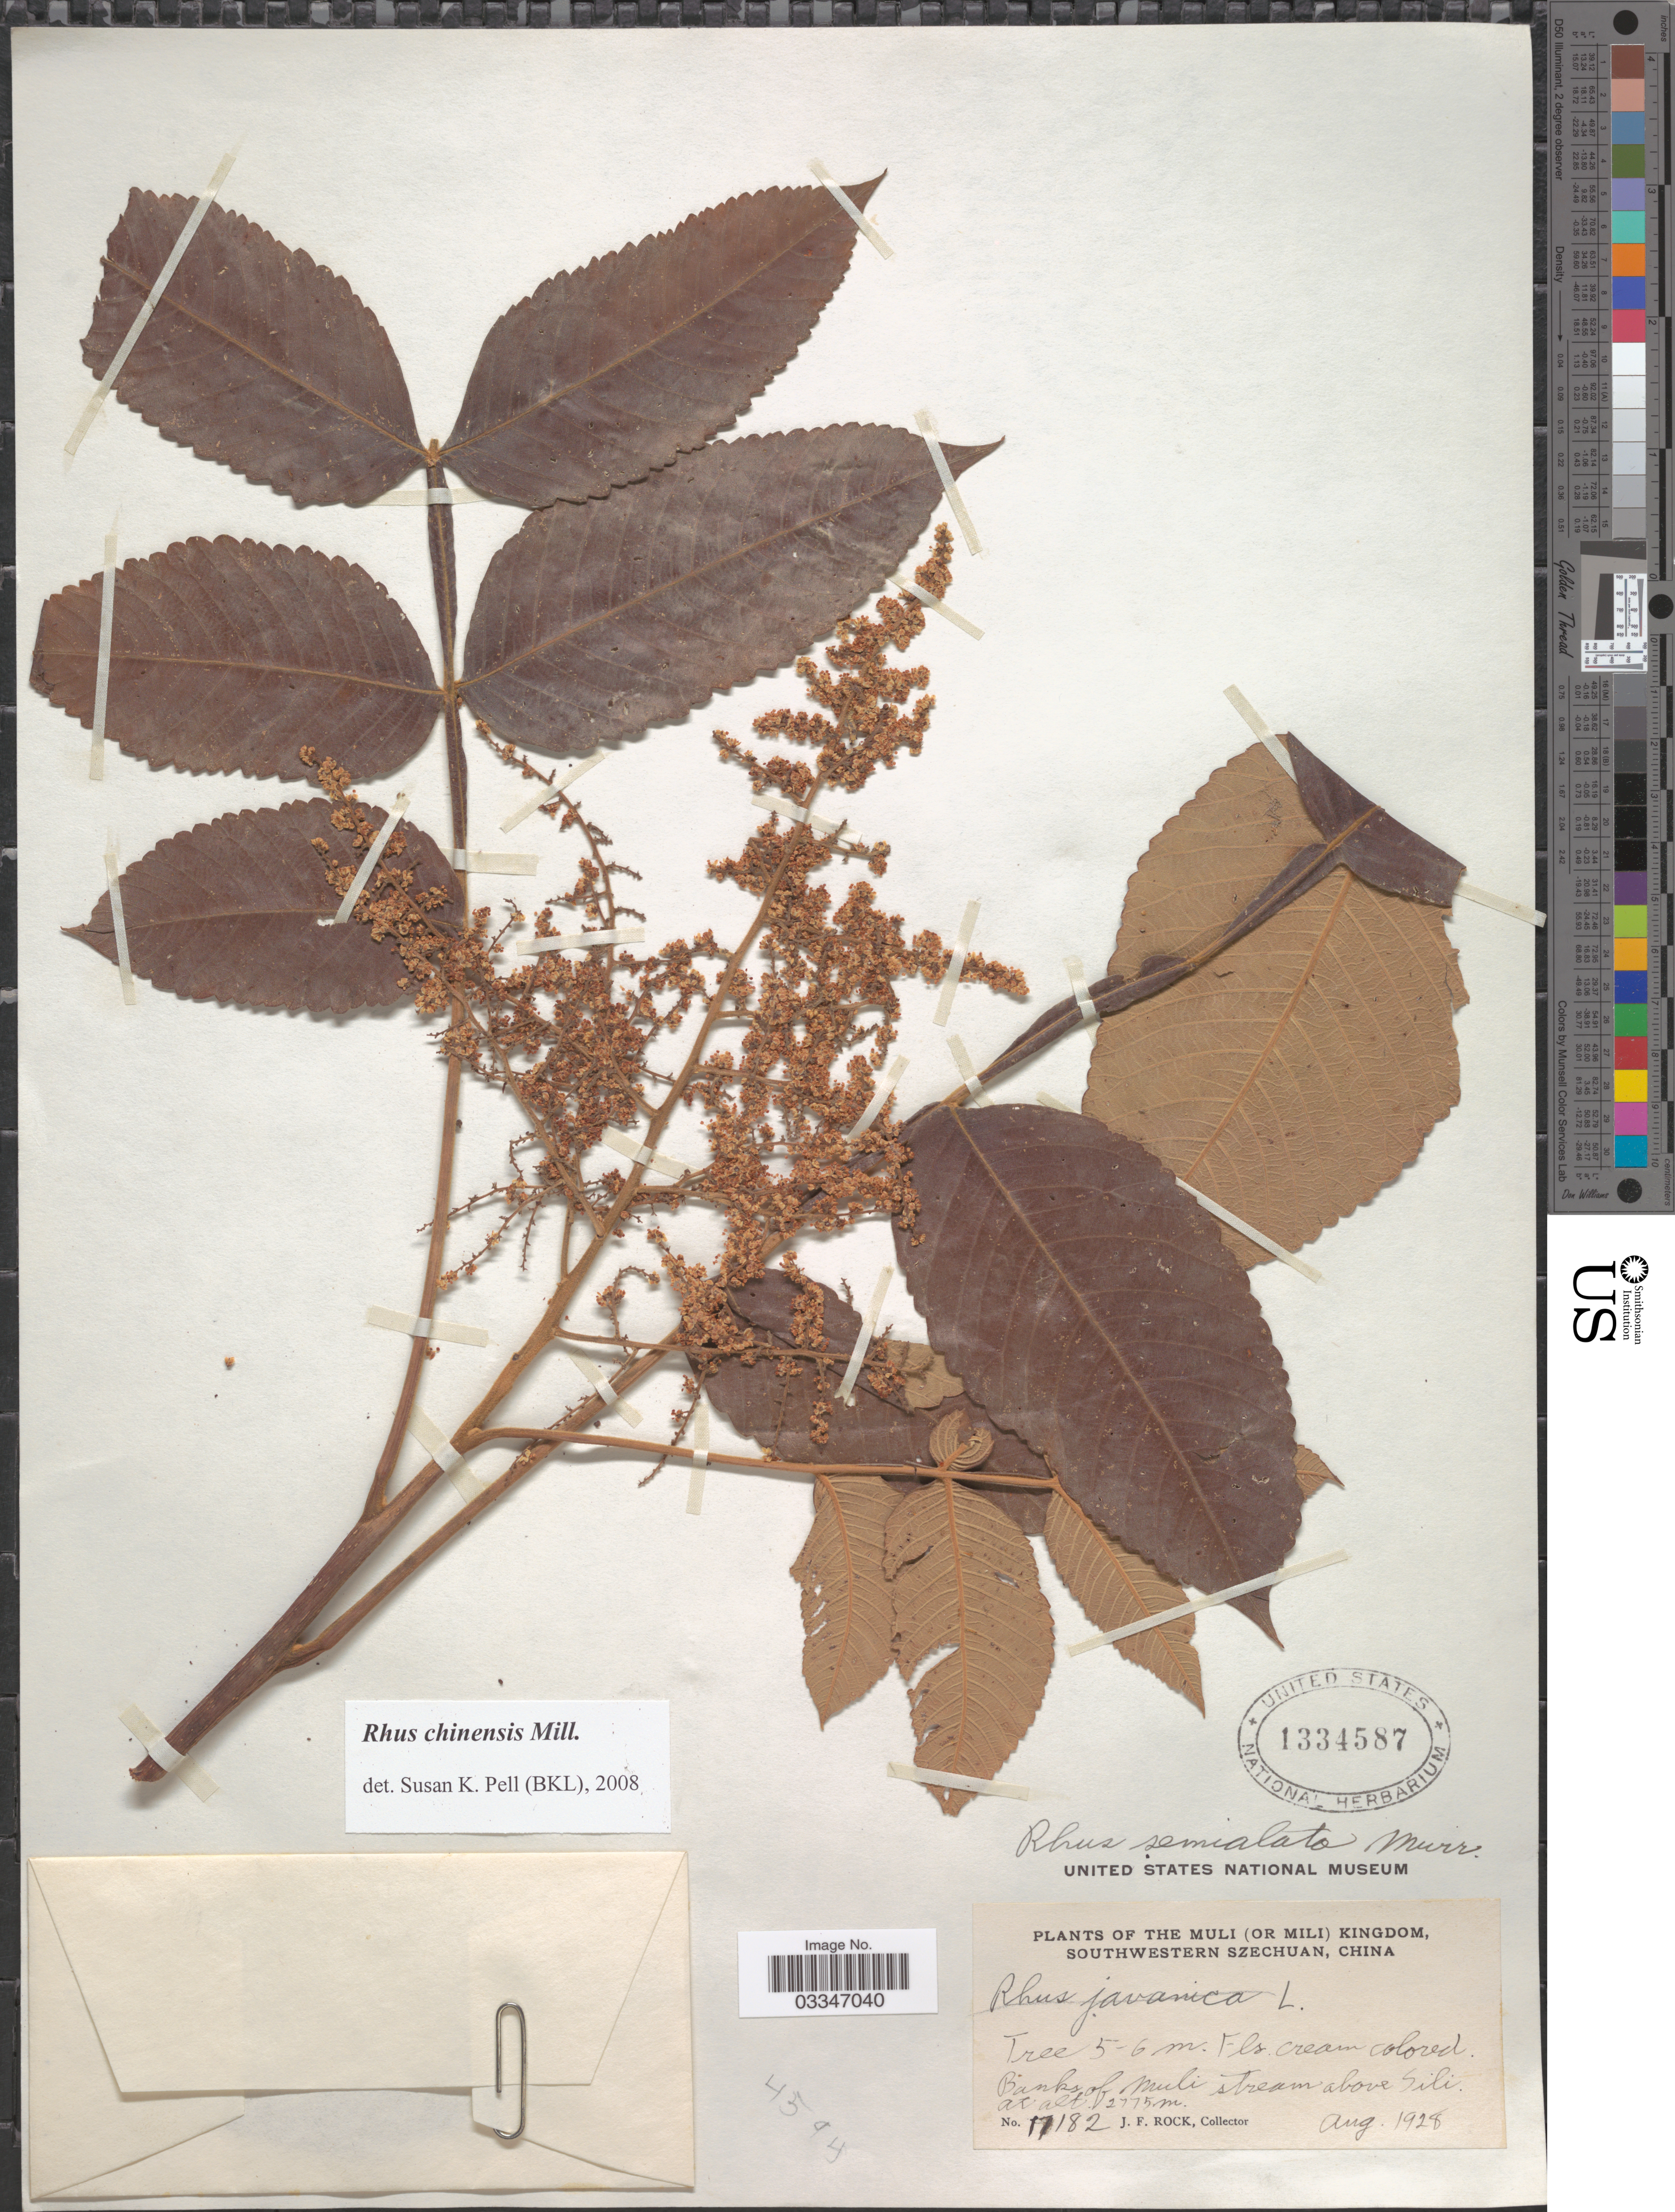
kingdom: Plantae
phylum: Tracheophyta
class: Magnoliopsida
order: Sapindales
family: Anacardiaceae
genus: Rhus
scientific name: Rhus chinensis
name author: Mill.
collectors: J. Rock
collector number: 17182*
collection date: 1928-08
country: China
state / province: Sichuan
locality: The Muli (or Mili) Kingdom, Southwestern Szechuan. Banks of Muli stream above Sili.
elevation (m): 2775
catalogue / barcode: US 1334587